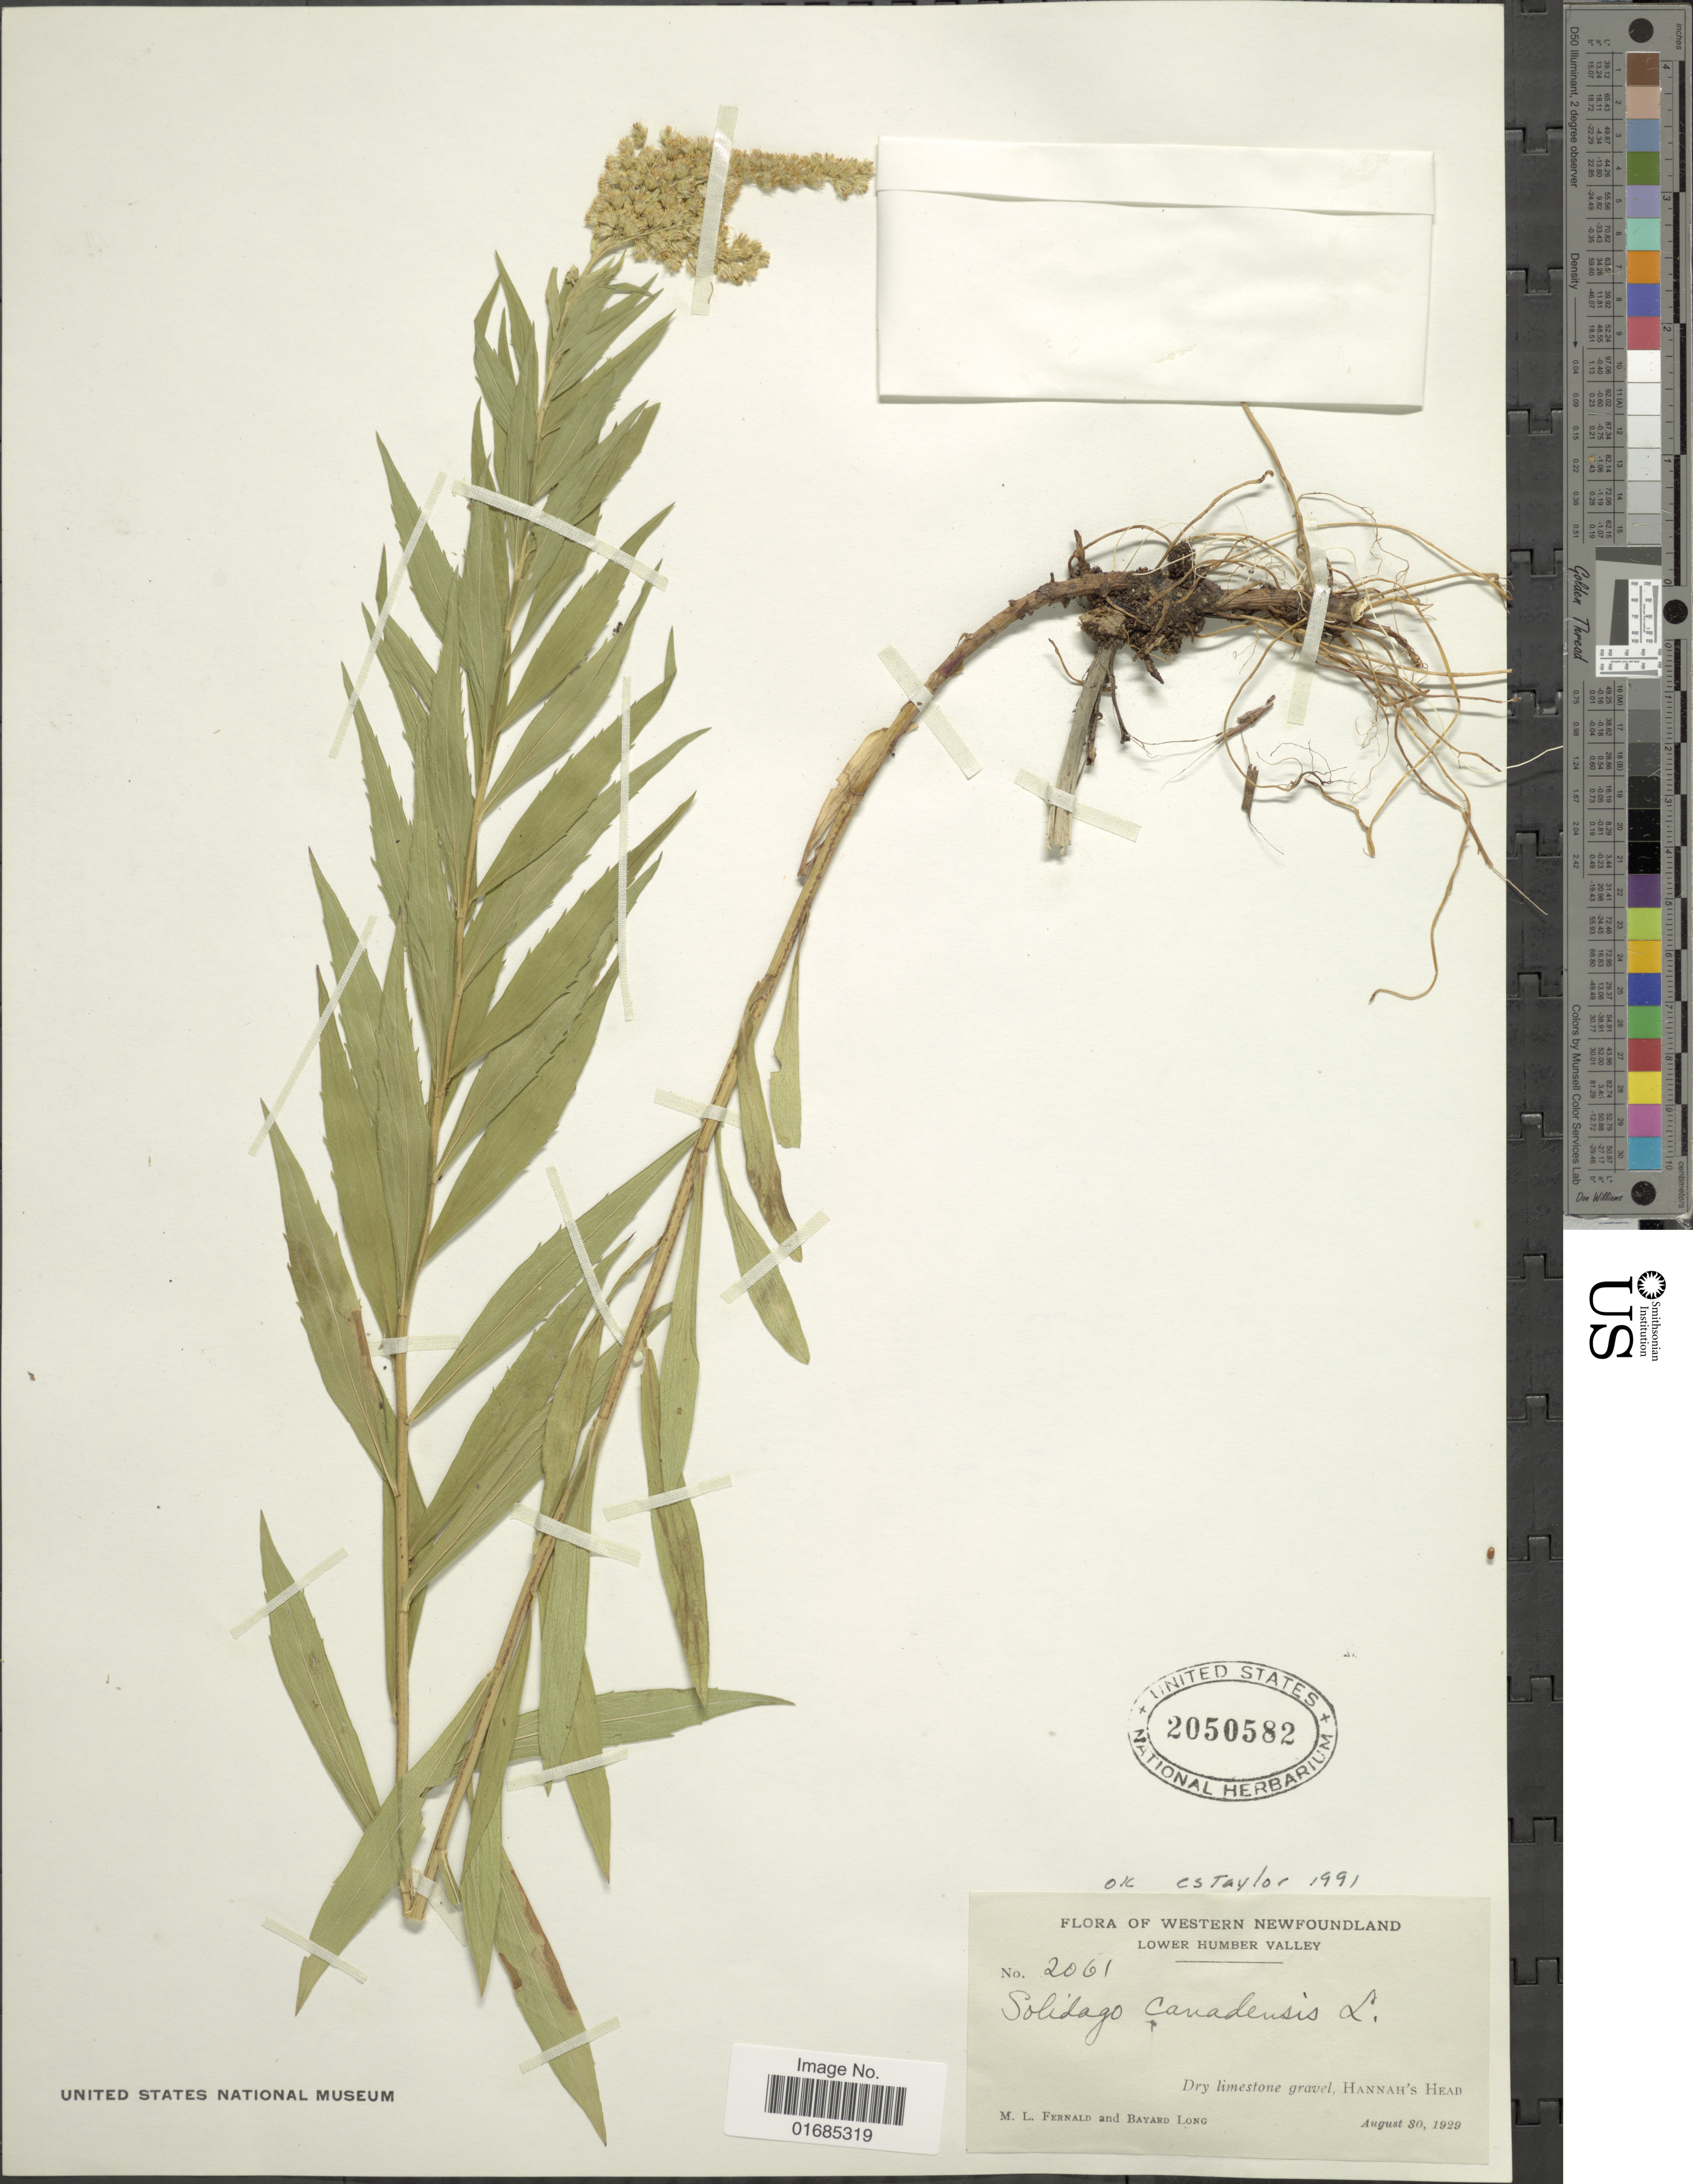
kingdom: Plantae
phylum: Tracheophyta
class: Magnoliopsida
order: Asterales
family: Asteraceae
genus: Solidago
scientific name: Solidago canadensis var. canadensis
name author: L.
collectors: M. L. Fernald & B. Long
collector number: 2061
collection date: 1929-08-30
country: Canada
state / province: Newfoundland and Labrador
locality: Western Newfoundland, Lower Humber Valley, dry limestone gravel, Hannah's Head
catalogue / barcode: US 2050582